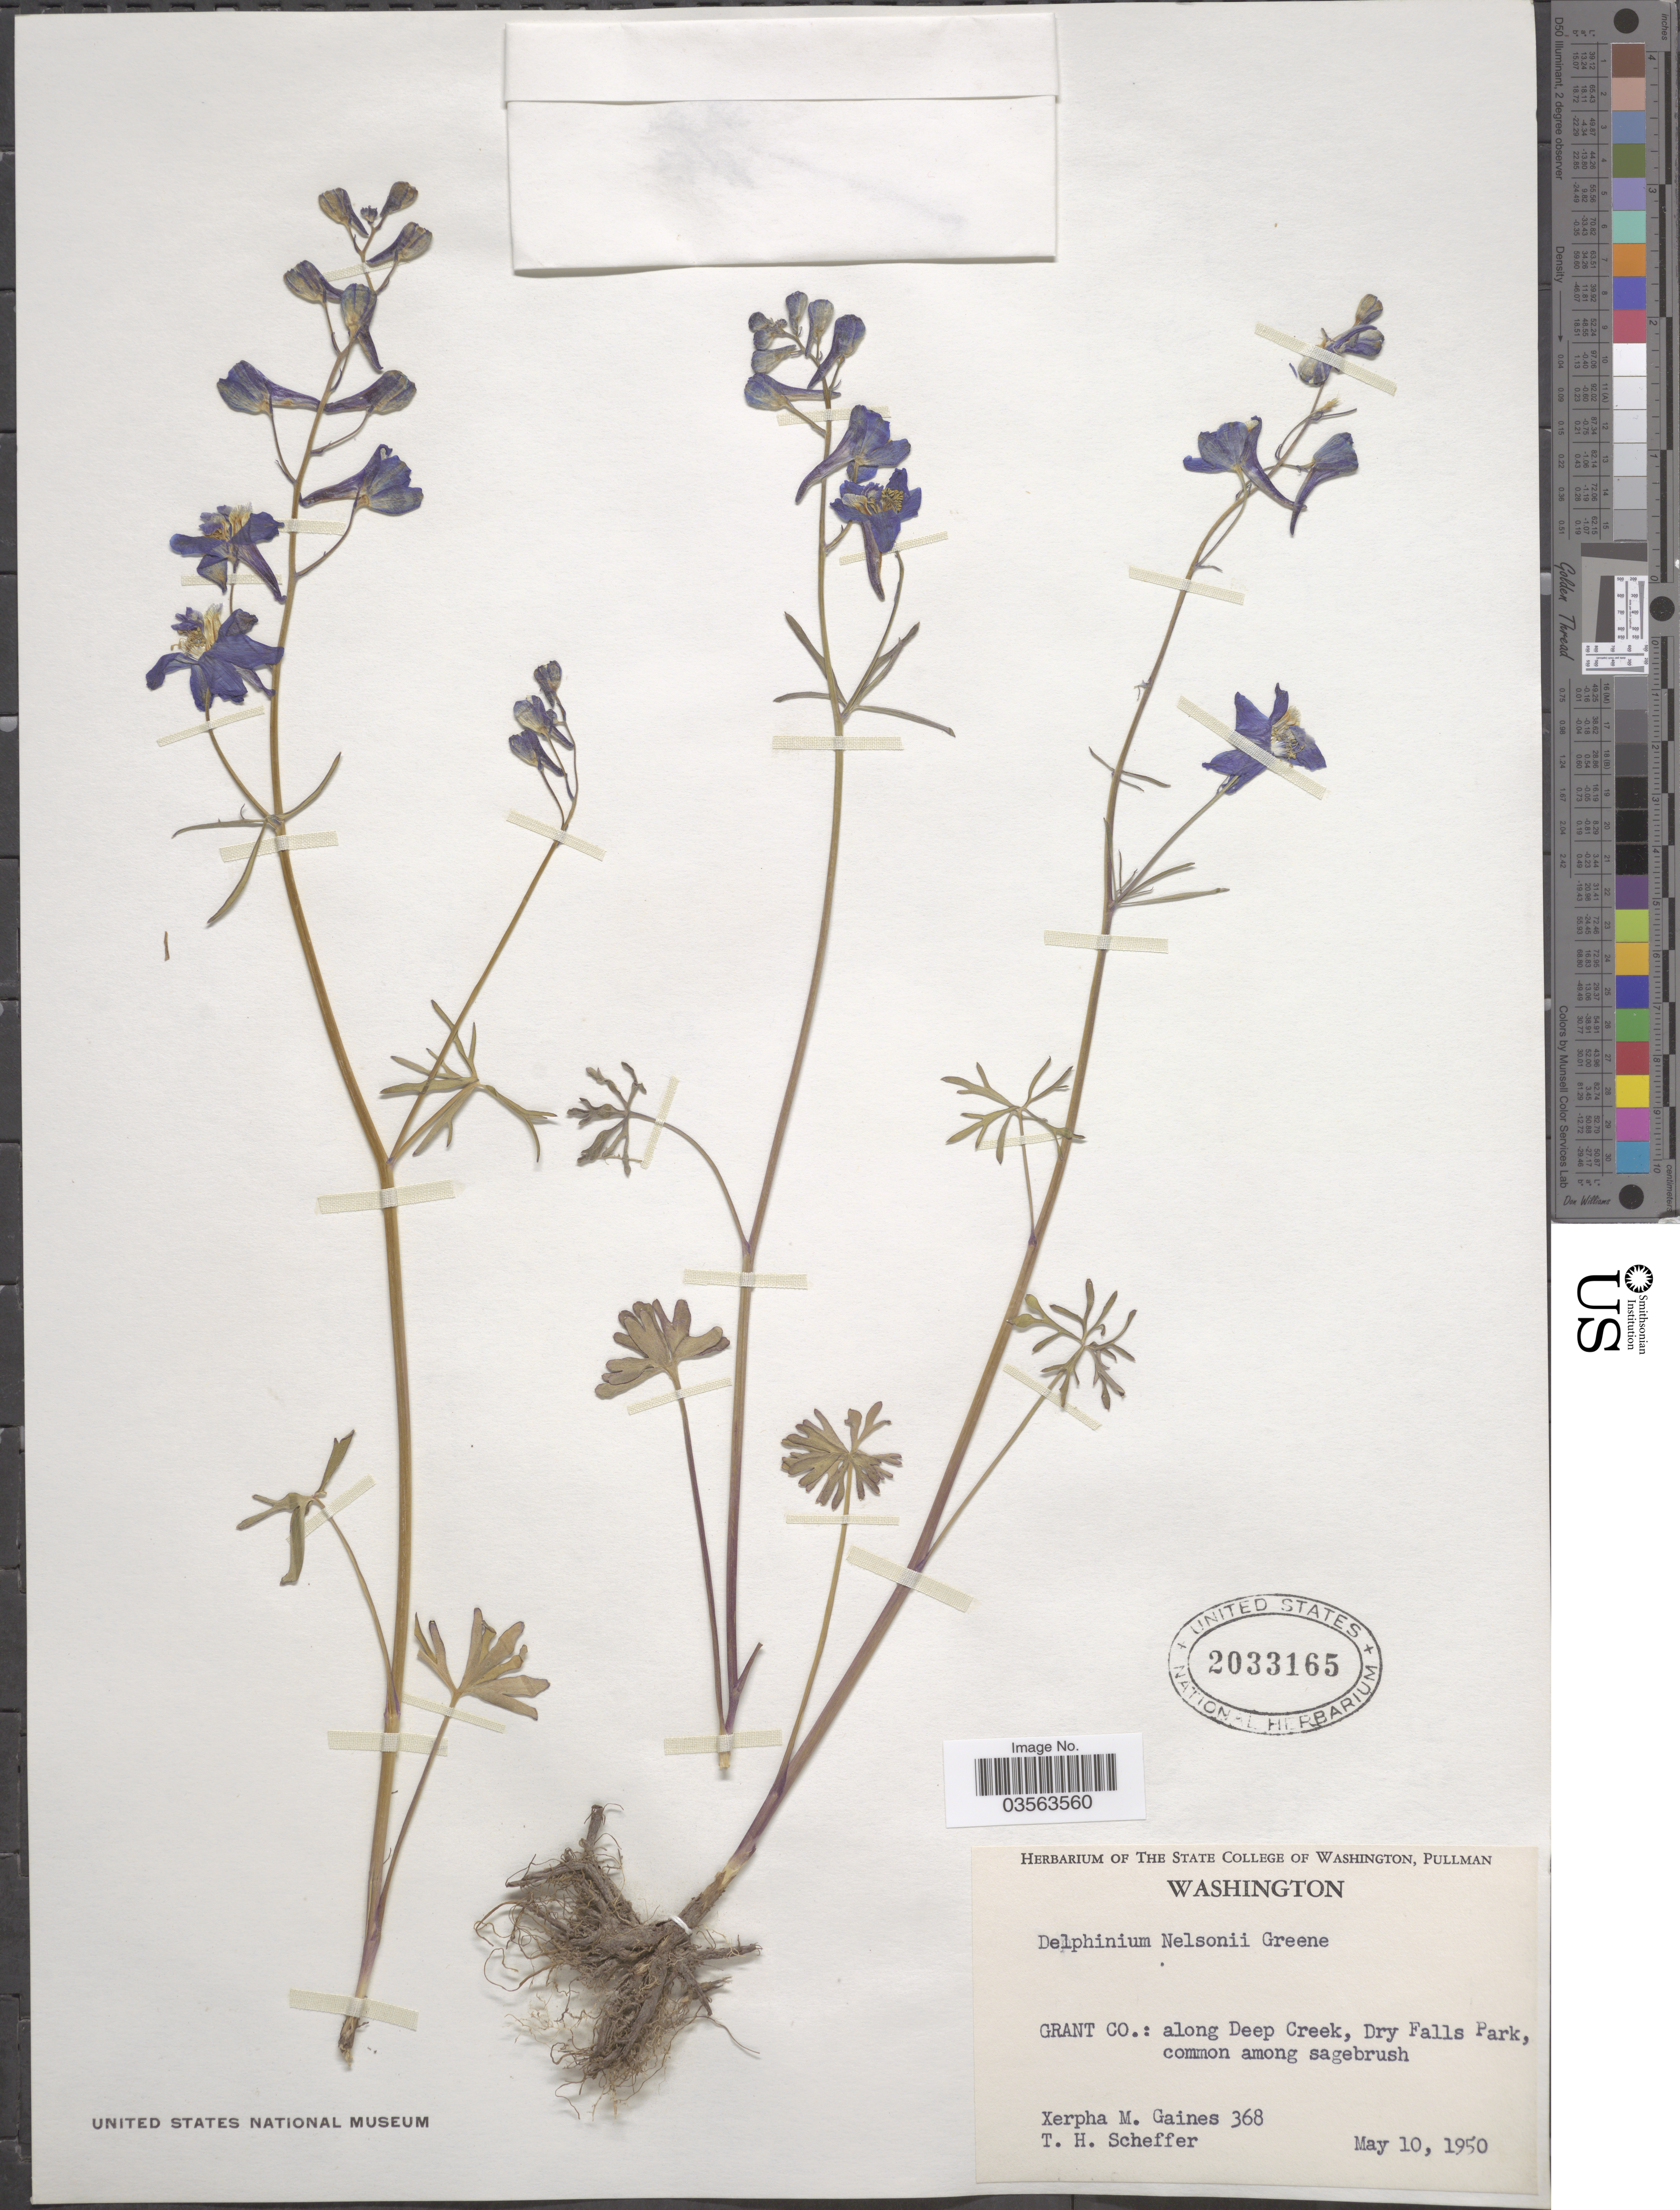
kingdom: Plantae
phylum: Tracheophyta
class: Magnoliopsida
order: Ranunculales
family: Ranunculaceae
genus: Delphinium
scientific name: Delphinium nelsonii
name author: Greene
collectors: X. Gaines & T. Scheffer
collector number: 368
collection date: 1950-05-10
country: United States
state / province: Washington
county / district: Grant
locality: Grant Co.: along Deep Creek, Dry Falls Park.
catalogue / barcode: US 2033165